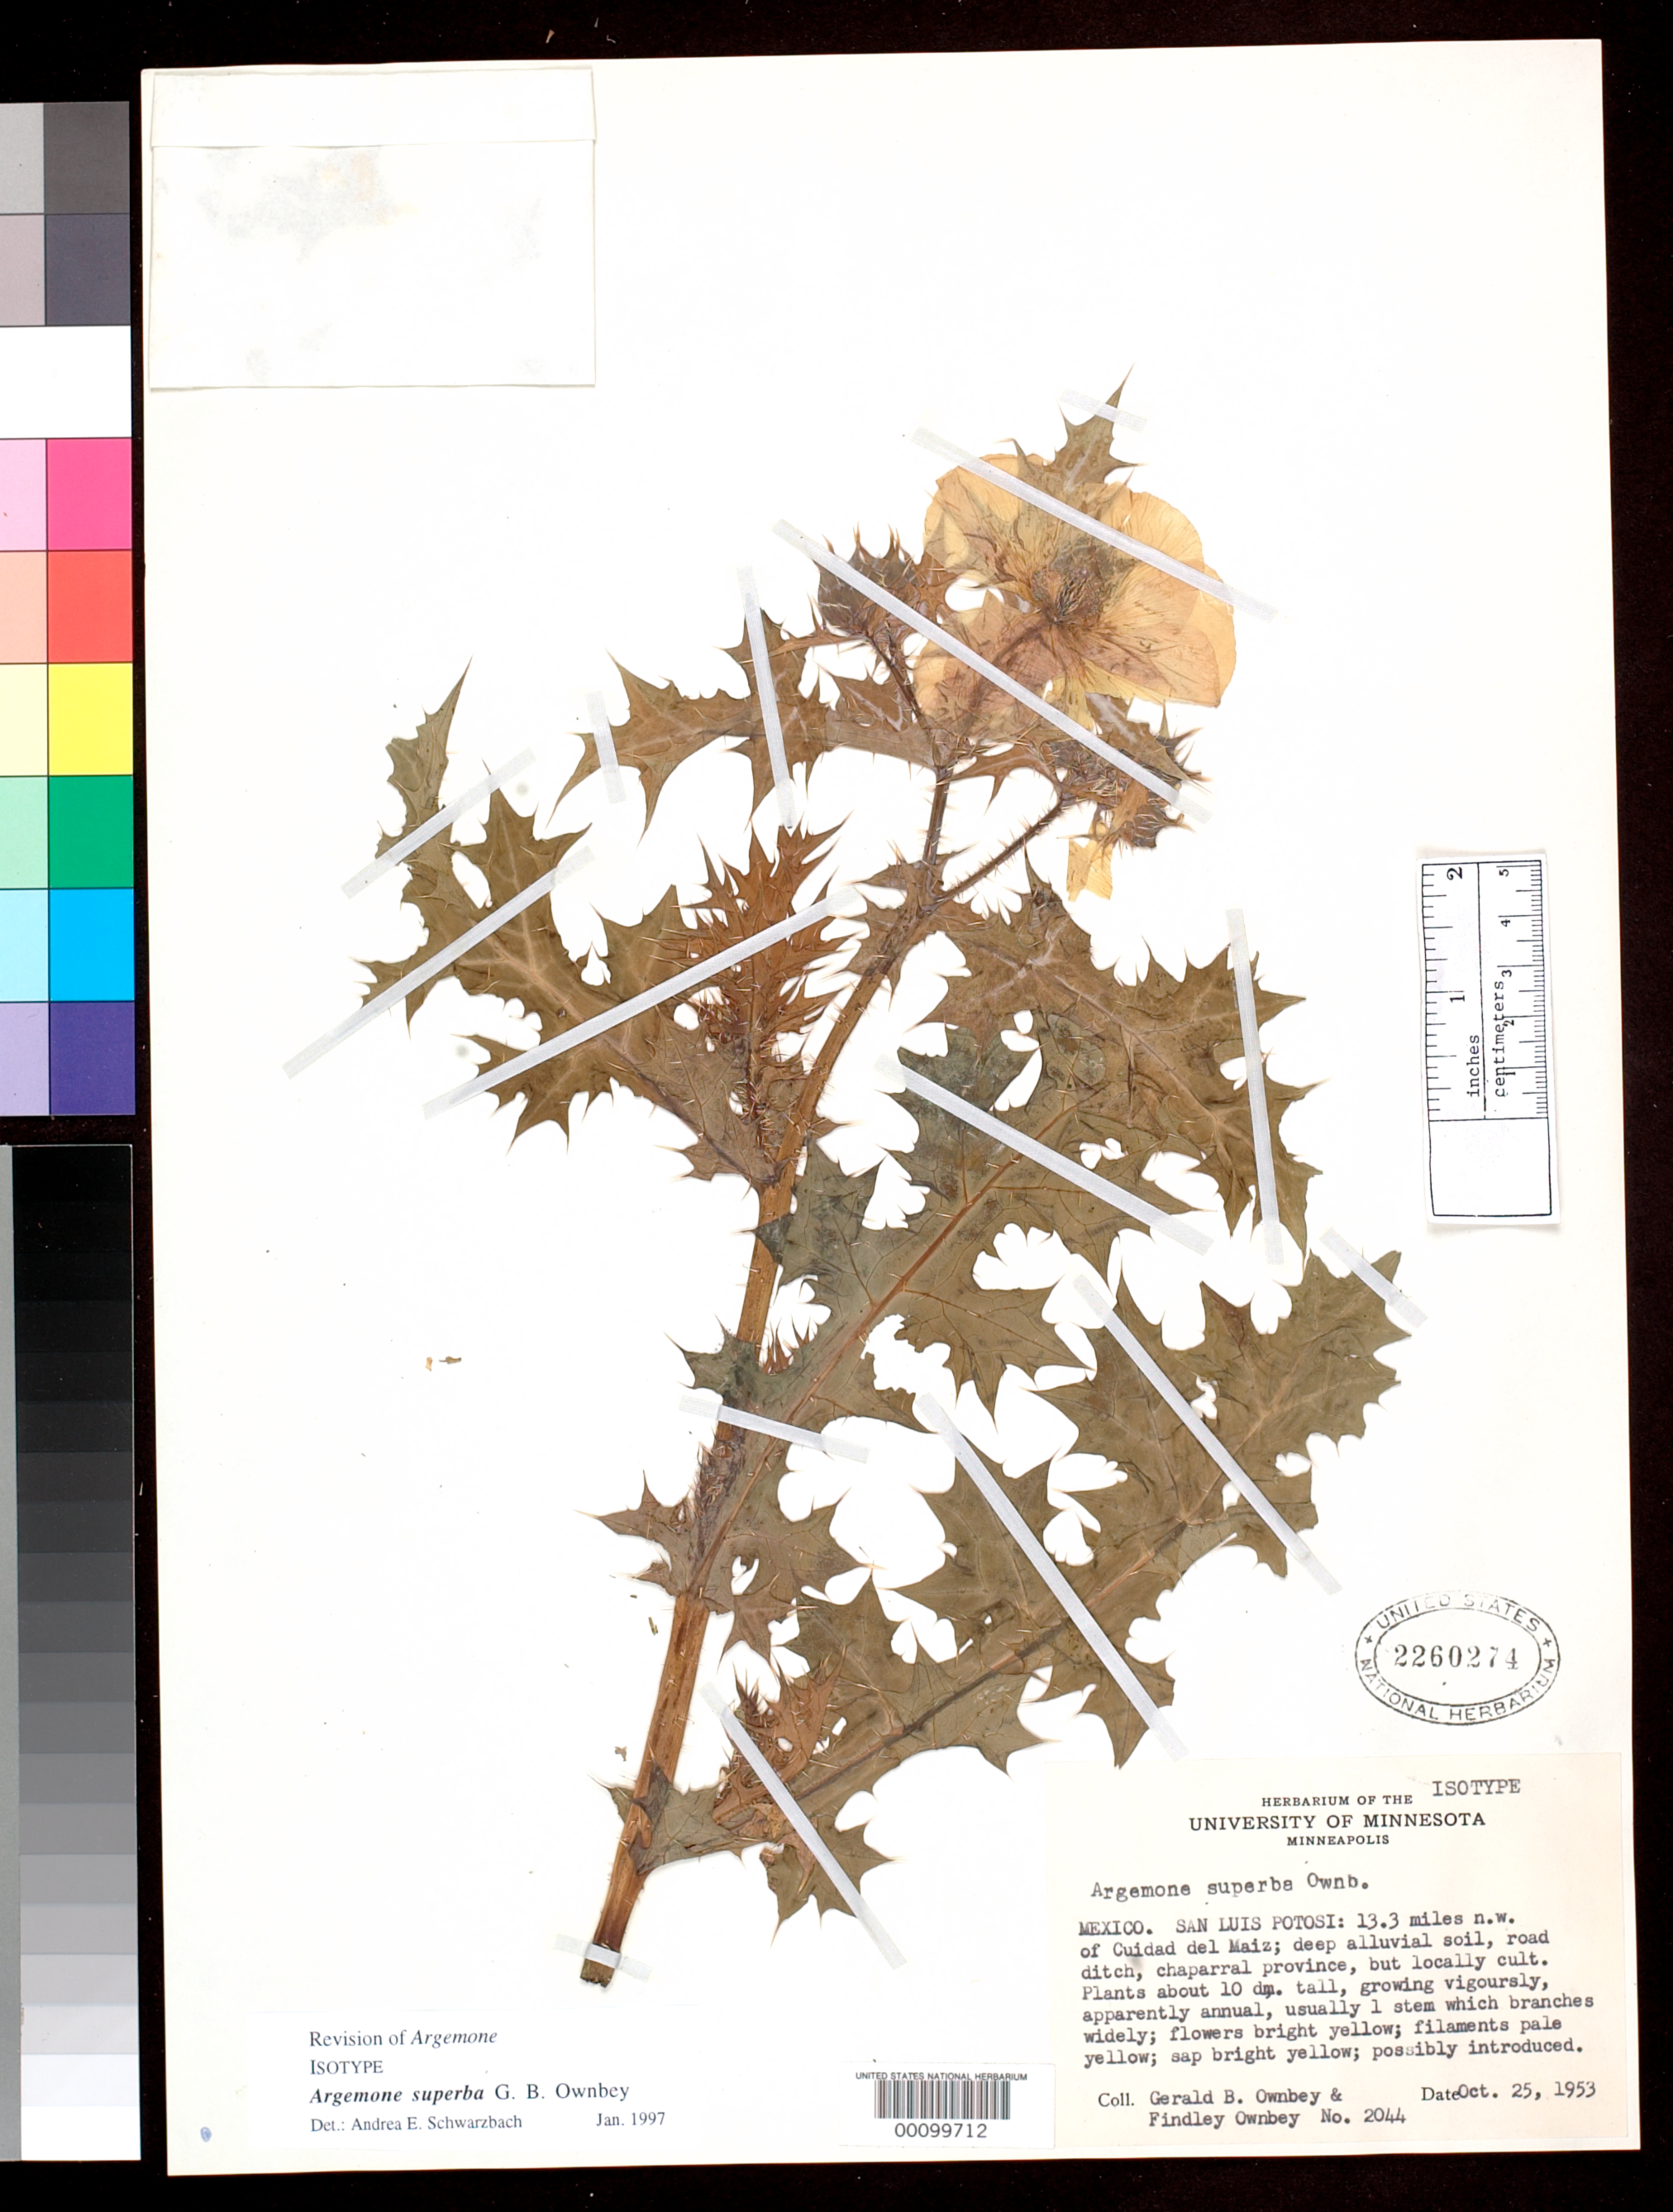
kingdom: Plantae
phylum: Tracheophyta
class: Magnoliopsida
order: Ranunculales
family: Papaveraceae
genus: Argemone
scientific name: Argemone superba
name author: G.B. Ownbey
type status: Isotype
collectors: G. B. Ownbey & F. Ownbey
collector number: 2044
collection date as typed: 25 Oct 1953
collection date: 1953-10-25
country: Mexico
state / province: San Luis Potosi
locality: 13.3 mi NW of Ciudad Delmais.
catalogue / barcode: US 2260274